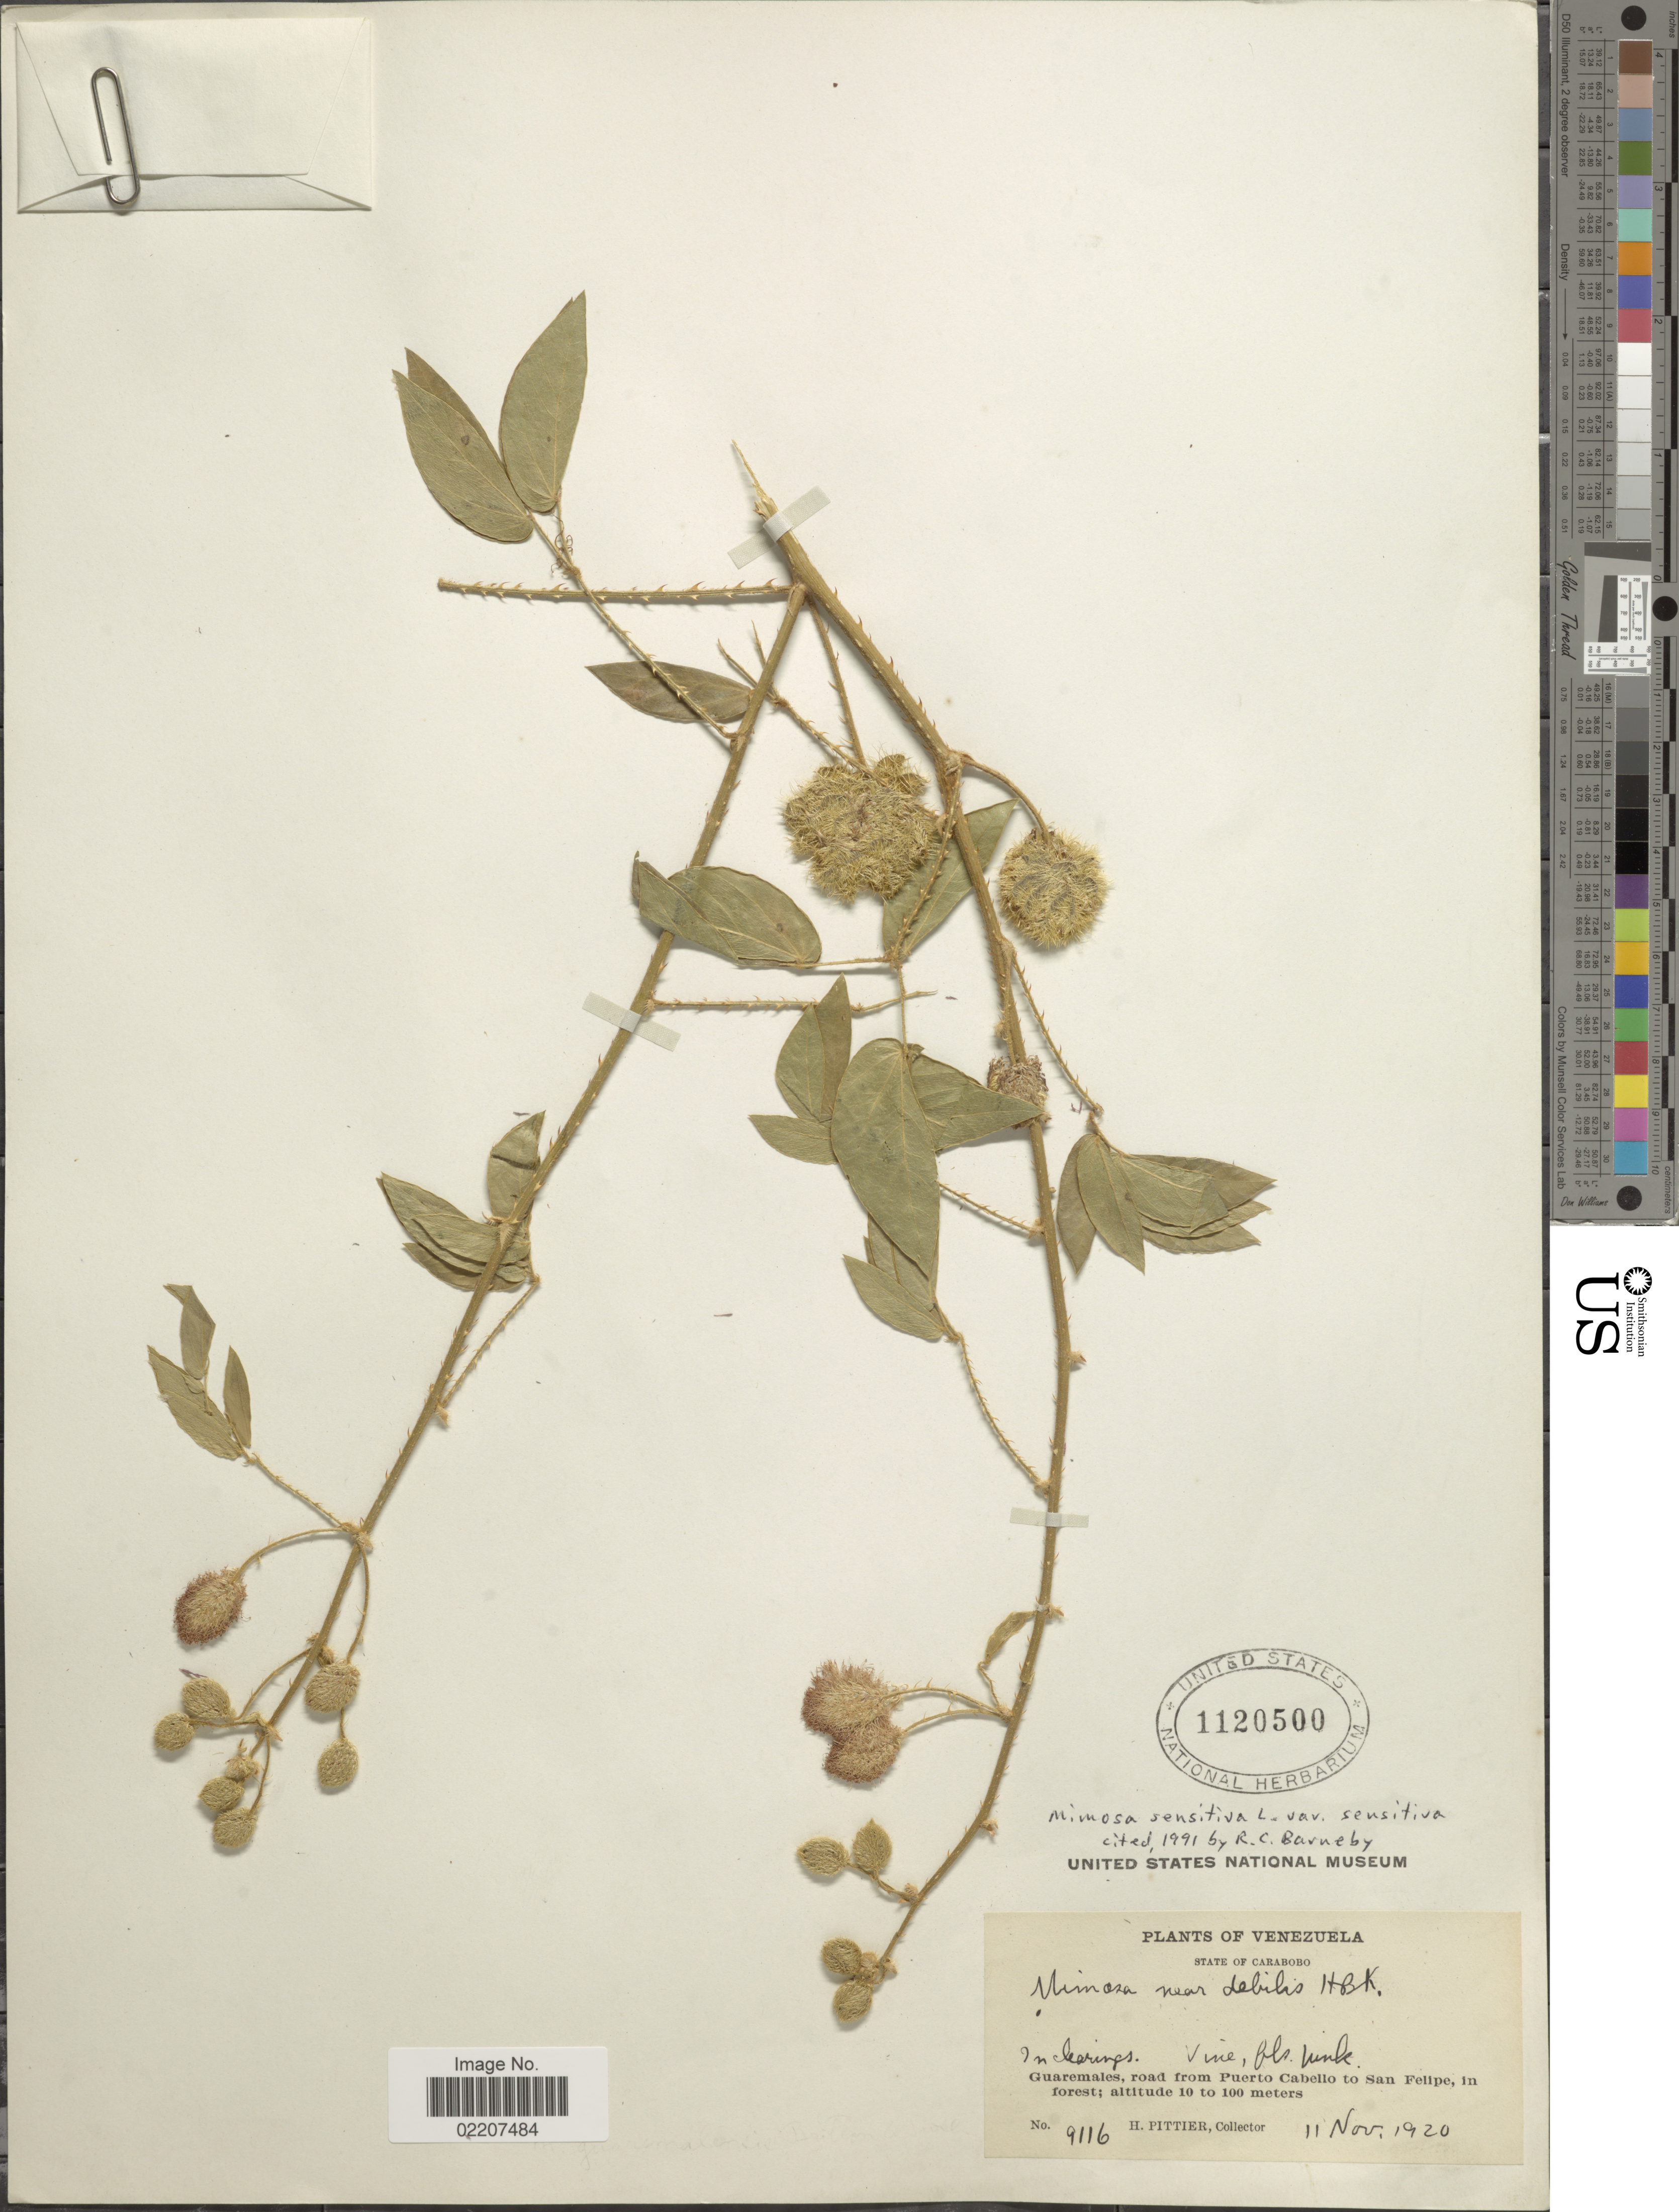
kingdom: Plantae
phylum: Tracheophyta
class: Magnoliopsida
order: Fabales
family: Fabaceae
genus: Mimosa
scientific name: Mimosa sensitiva var. sensitiva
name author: G. Lodd.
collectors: H. F. Pittier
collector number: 9116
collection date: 1920-11-11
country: Venezuela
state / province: Carabobo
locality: In clearings, Guaremales, road from Puerto Cabello to San Felipe, in forest.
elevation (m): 10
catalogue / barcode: US 1120500